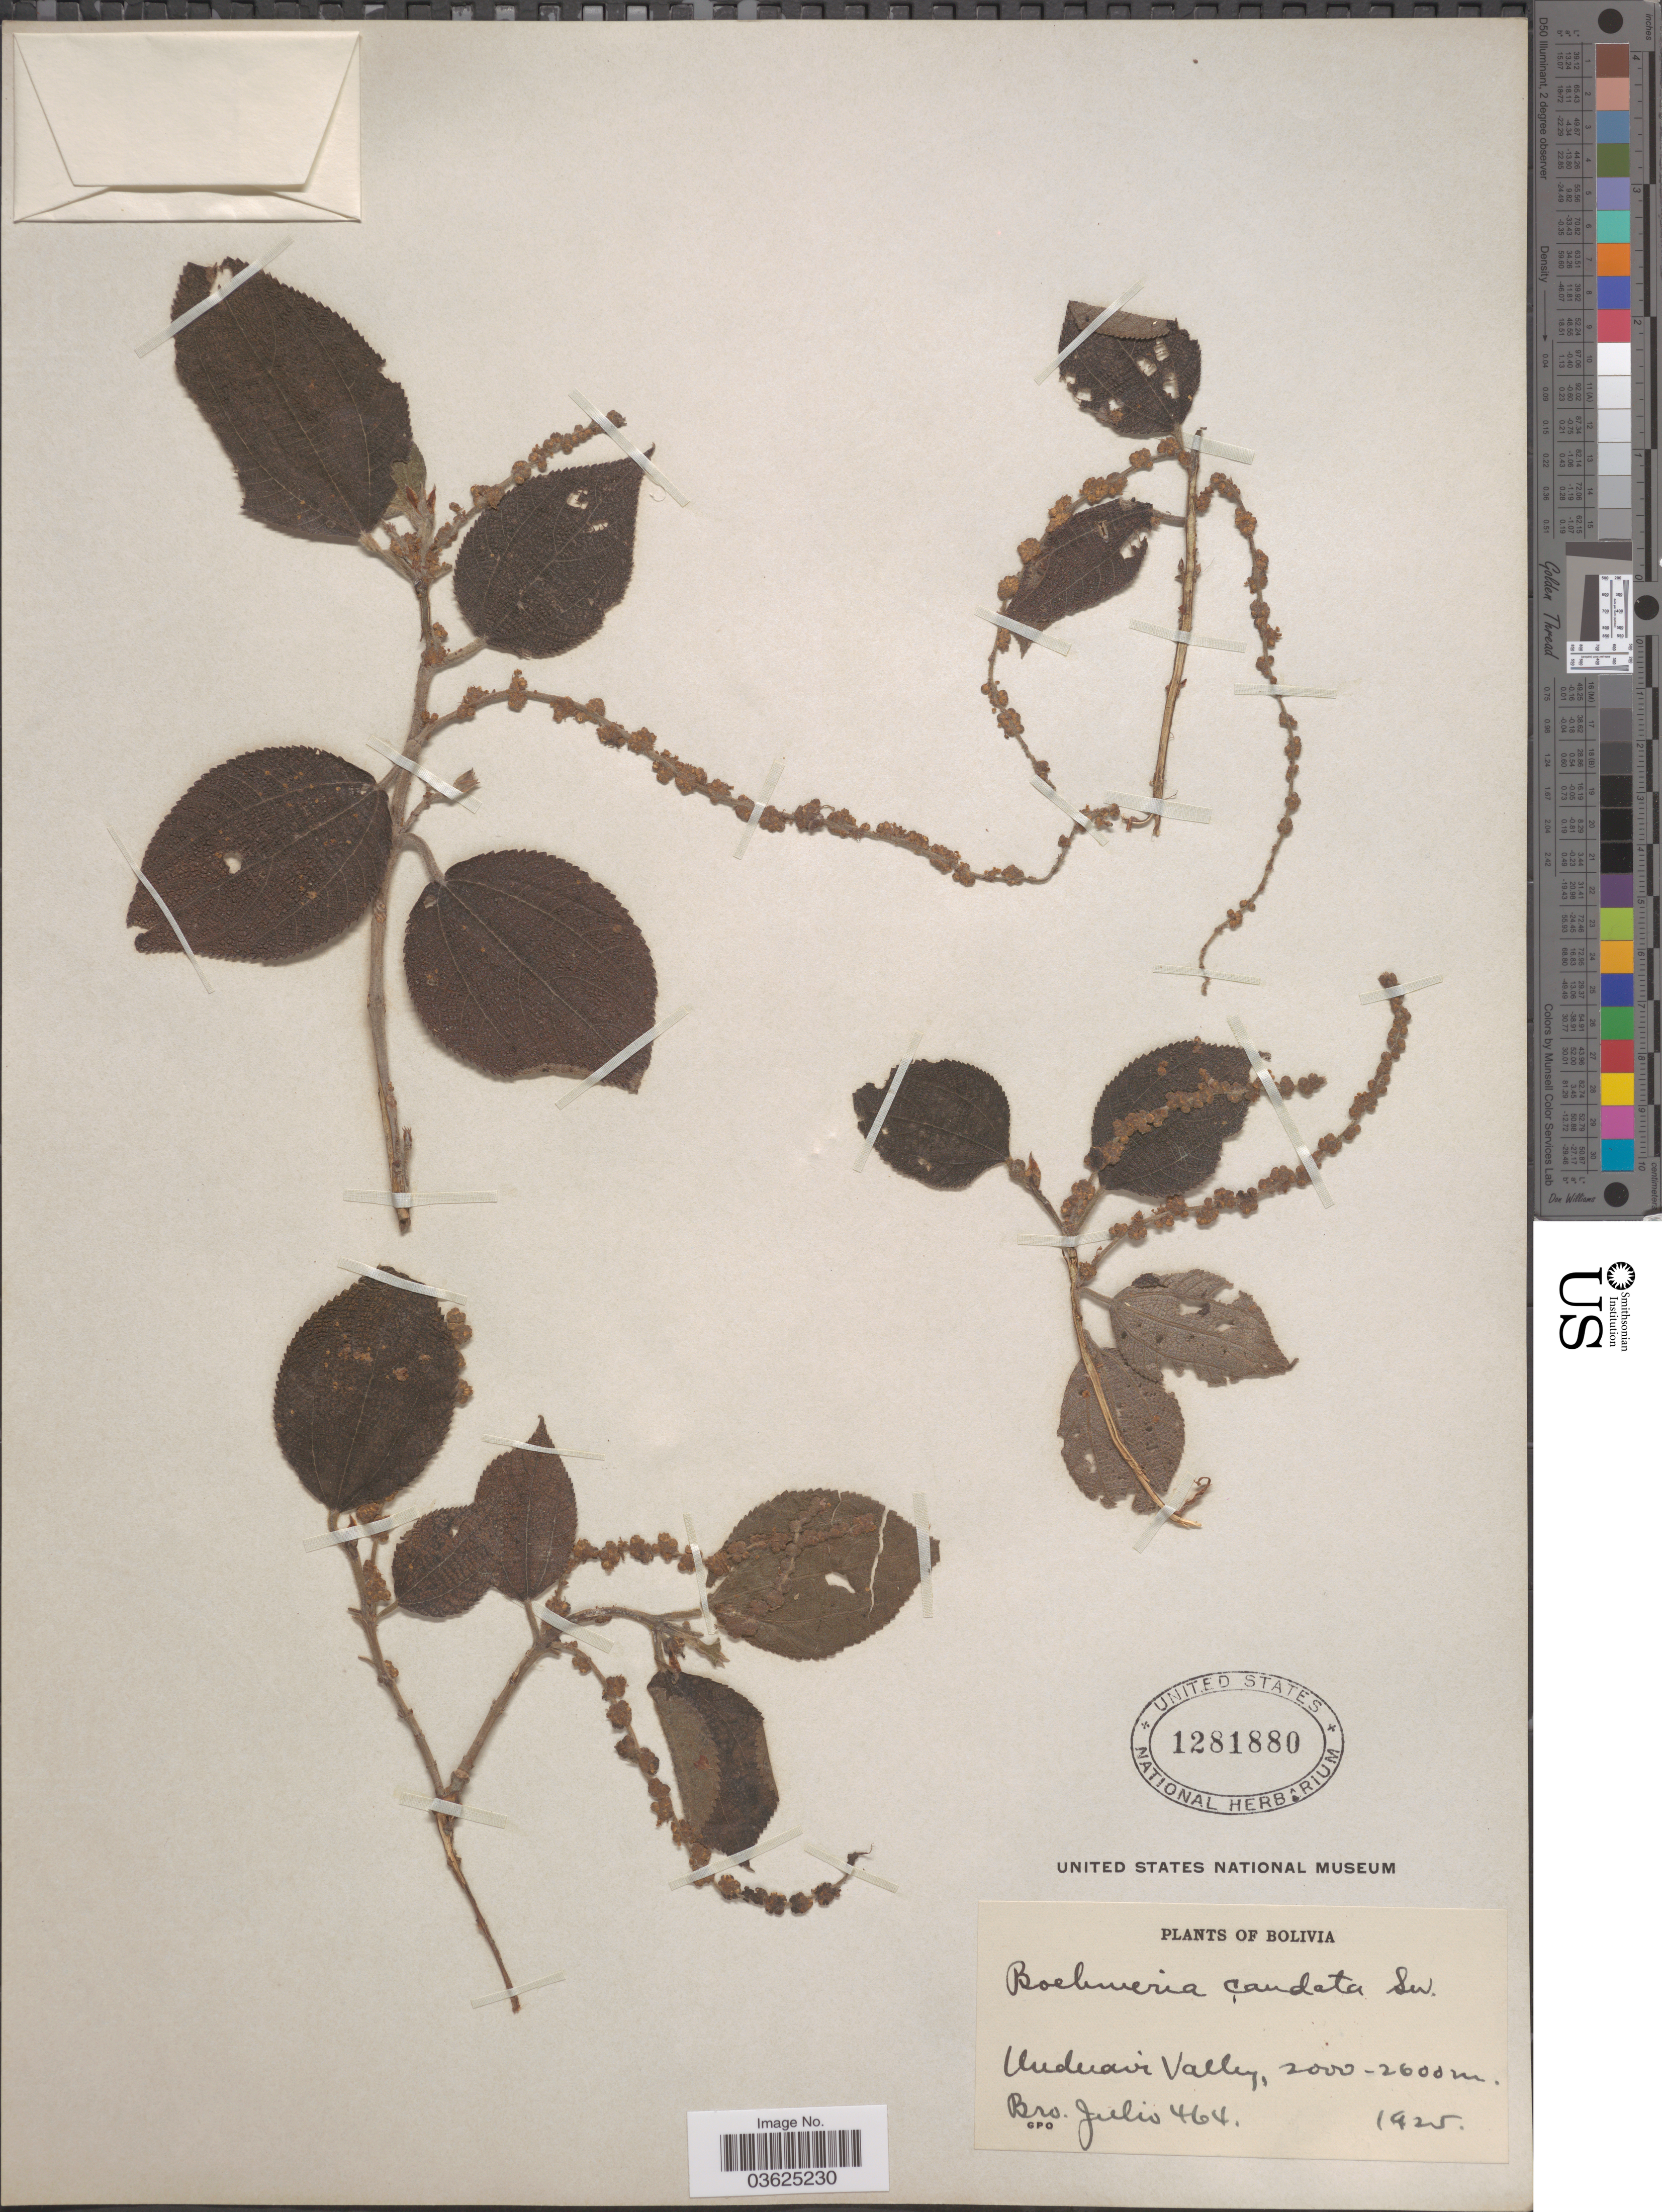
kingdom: Plantae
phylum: Tracheophyta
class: Magnoliopsida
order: Rosales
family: Urticaceae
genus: Boehmeria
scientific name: Boehmeria caudata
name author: Sw.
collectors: Bro. Julio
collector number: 464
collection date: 1925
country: Bolivia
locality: Unduavi Valley.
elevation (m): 2000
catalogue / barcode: US 1281880